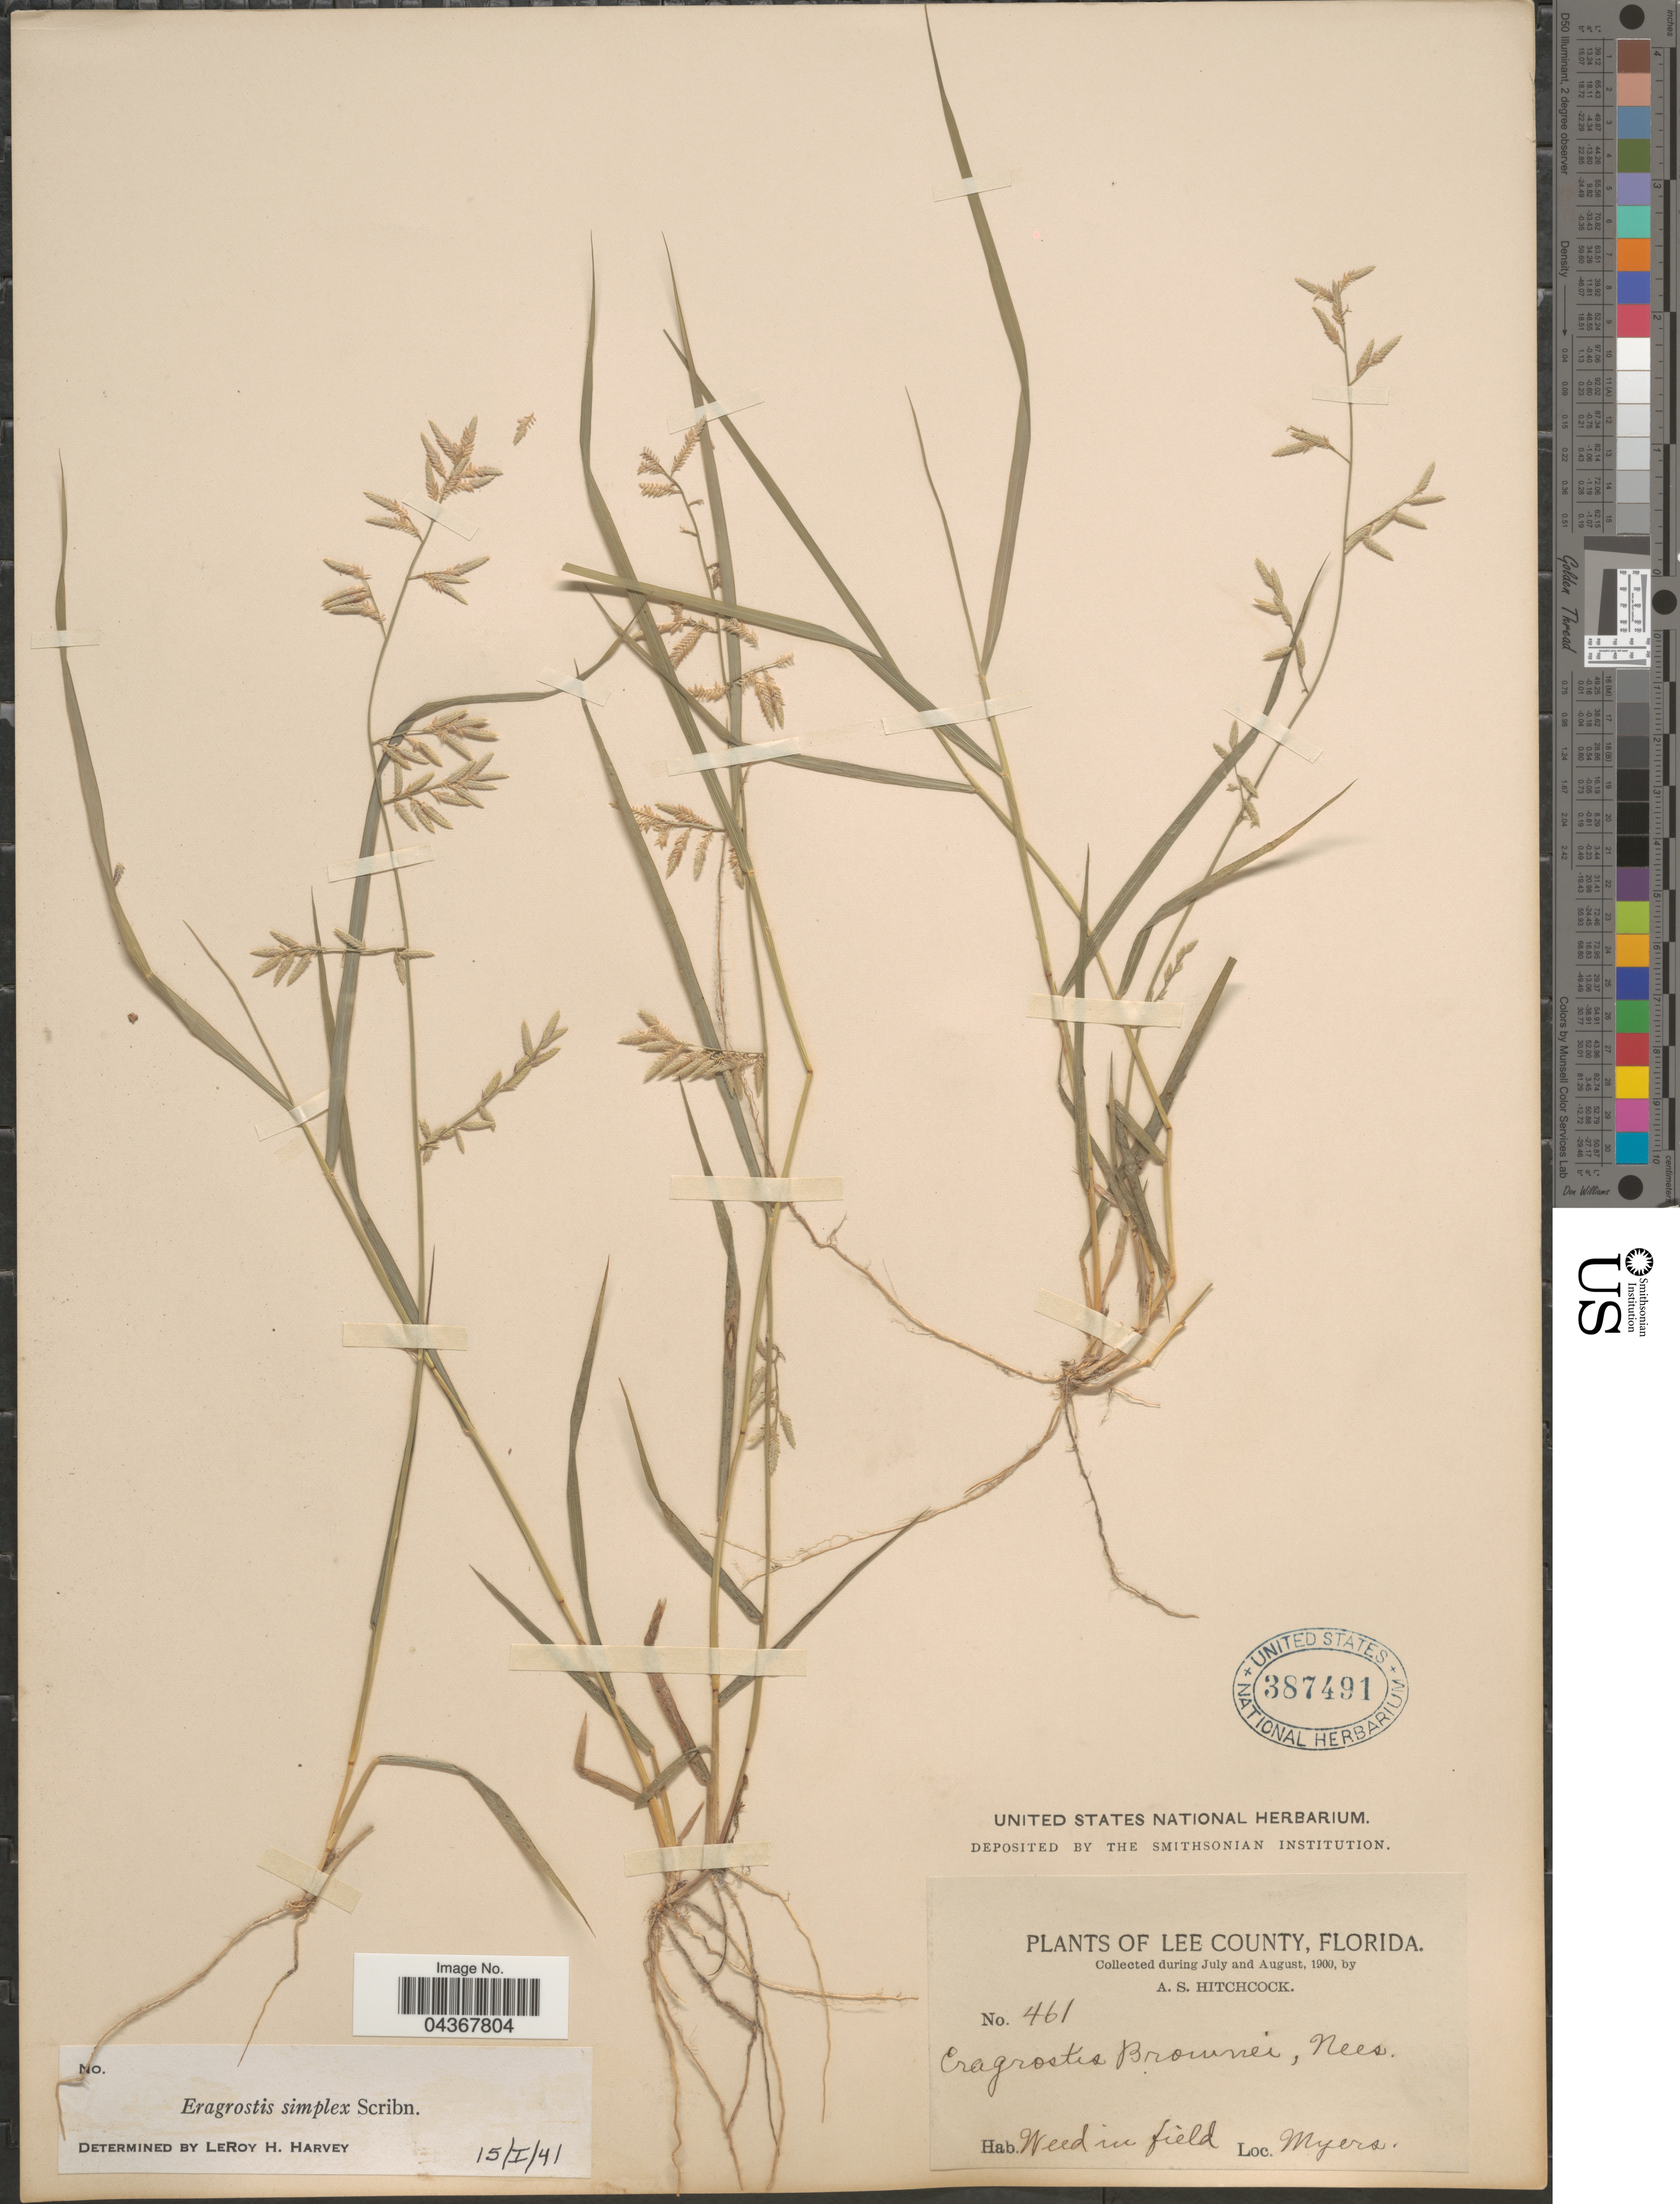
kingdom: Plantae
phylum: Tracheophyta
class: Liliopsida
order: Poales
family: Poaceae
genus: Eragrostis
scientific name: Eragrostis cumingii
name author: Steud.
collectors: A. S. Hitchcock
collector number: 461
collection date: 1900-07/1900-08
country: United States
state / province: Florida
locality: Lee County. Myers.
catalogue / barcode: US 387491